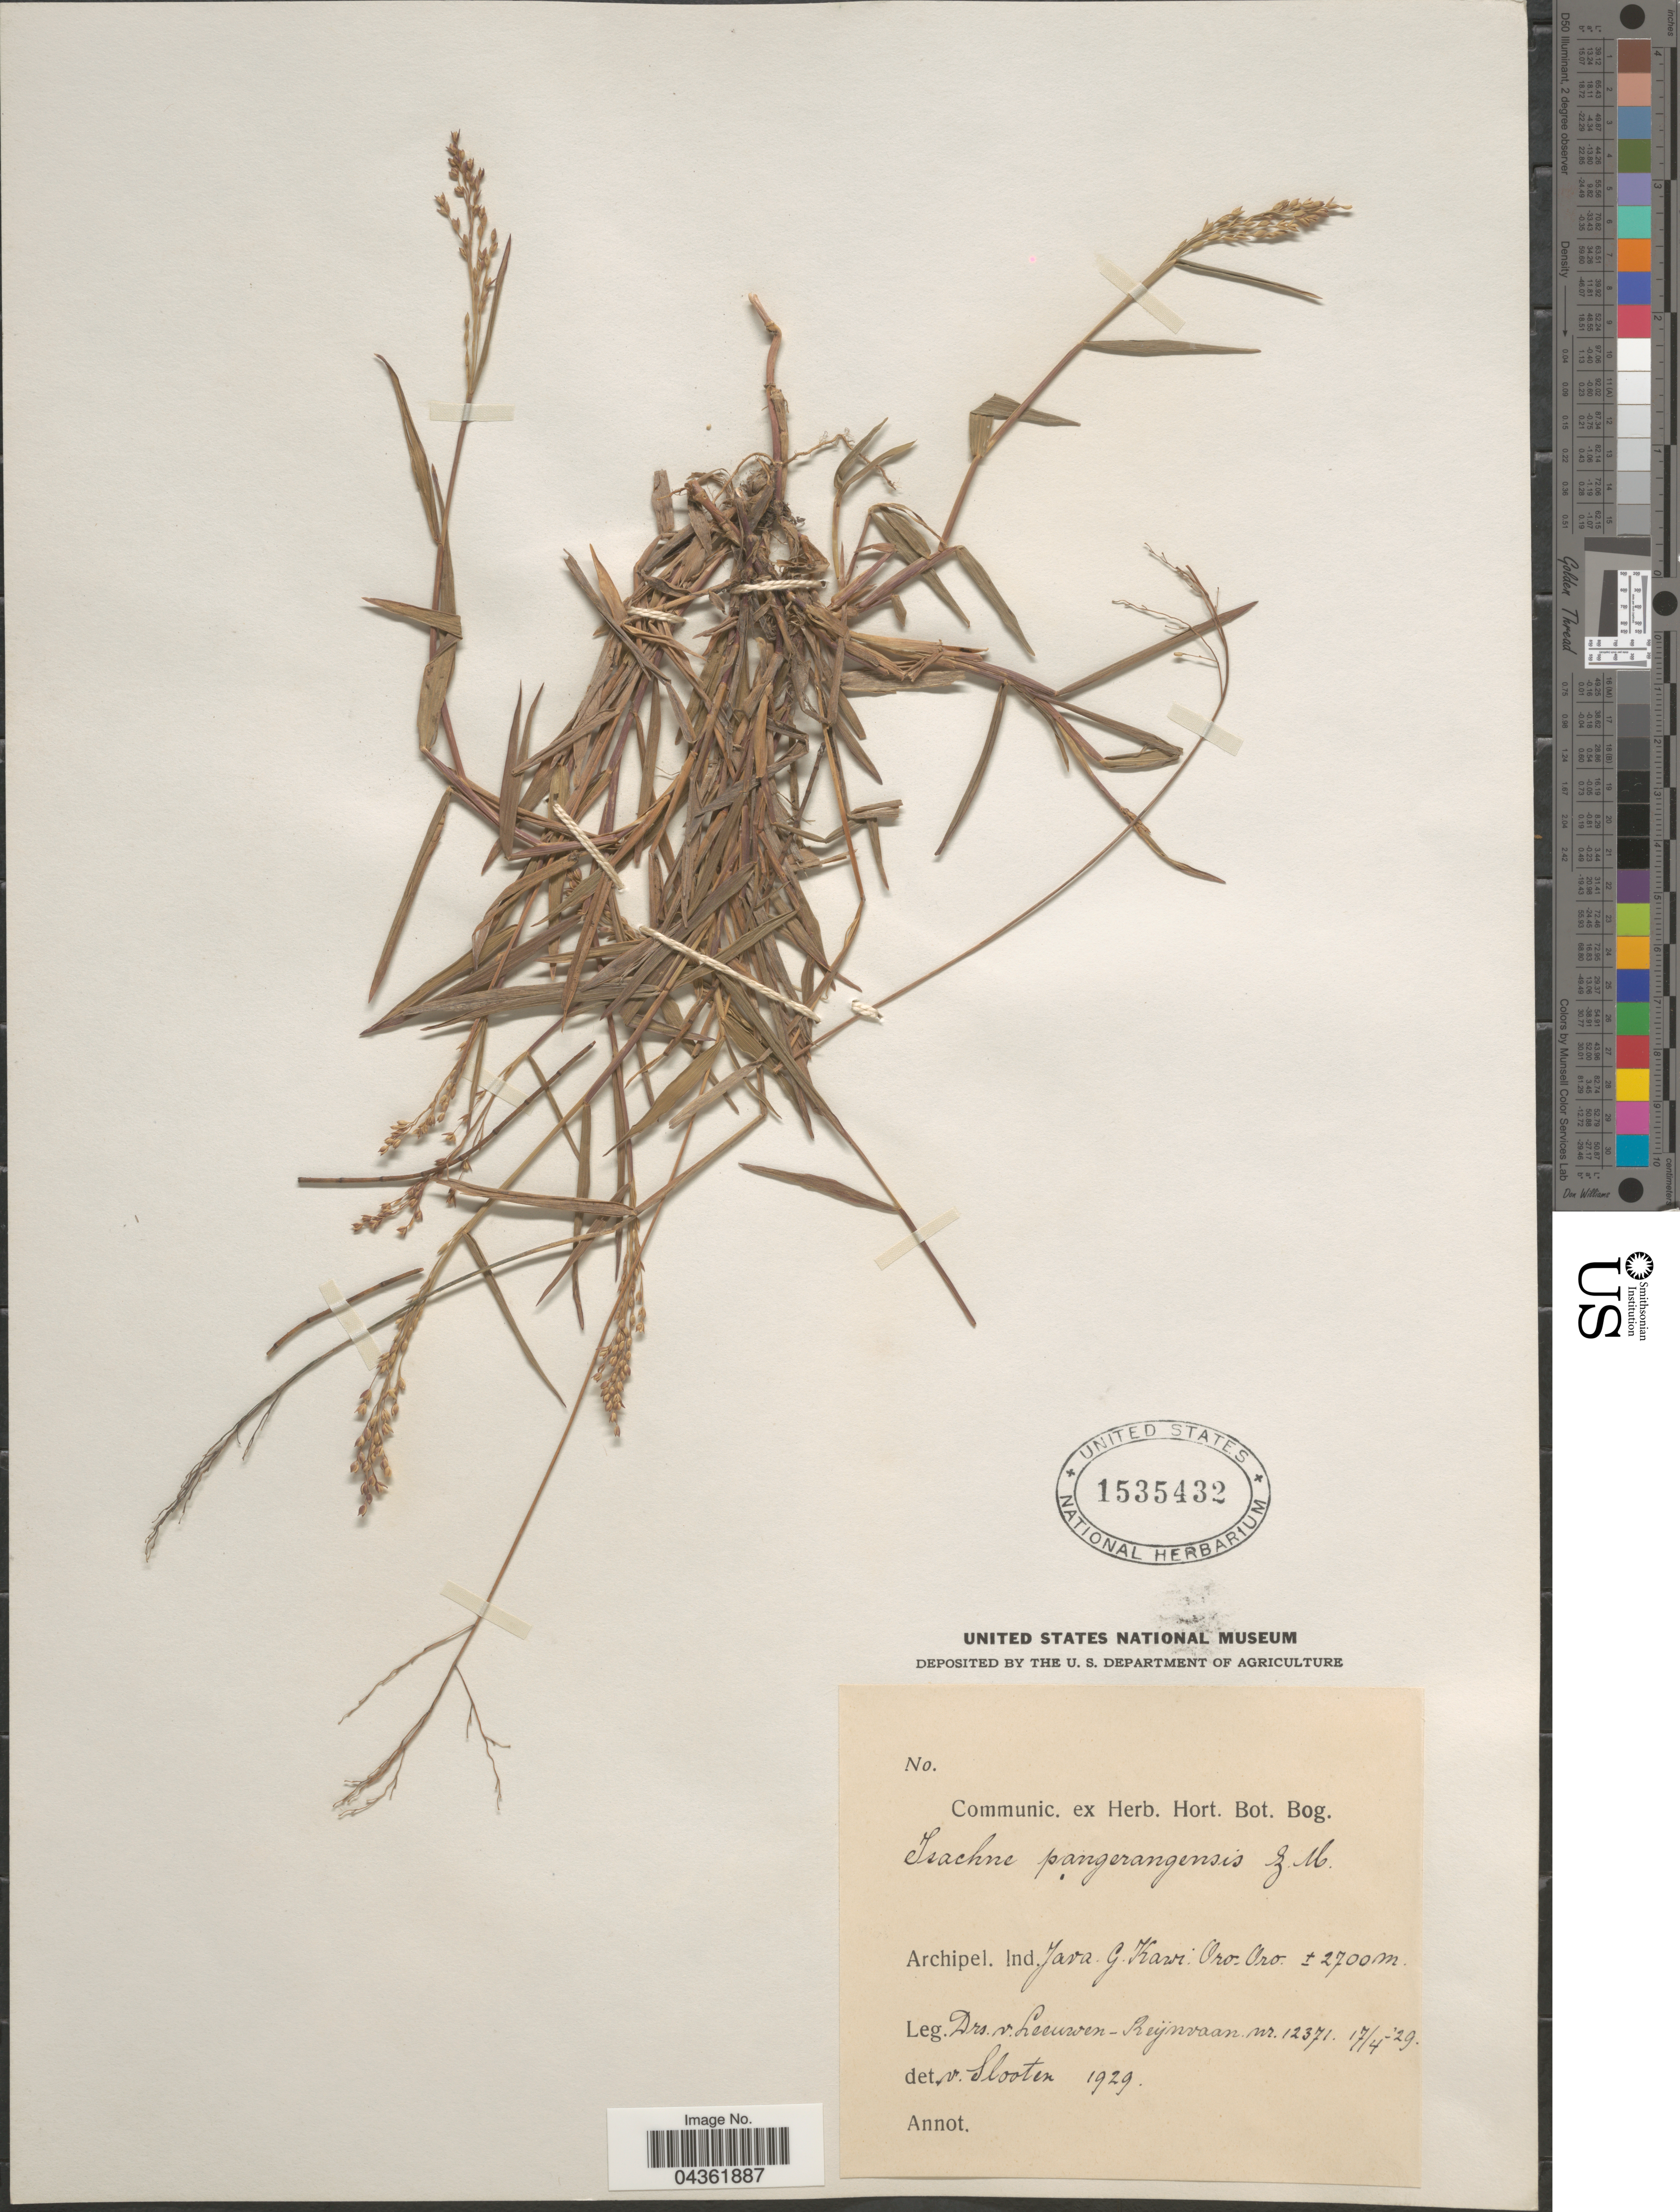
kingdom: Plantae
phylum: Tracheophyta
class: Liliopsida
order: Poales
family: Poaceae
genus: Isachne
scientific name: Isachne pangerangensis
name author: Zoll. & Moritzi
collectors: Docters v. Leeuwen-Reijwaan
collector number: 12371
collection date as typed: Transcribed d/m/y: 17/4/29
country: Indonesia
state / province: Java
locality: Archipel. Ind. Java. G. Kawi. Oro-Oro.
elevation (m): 2700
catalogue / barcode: US 1535432